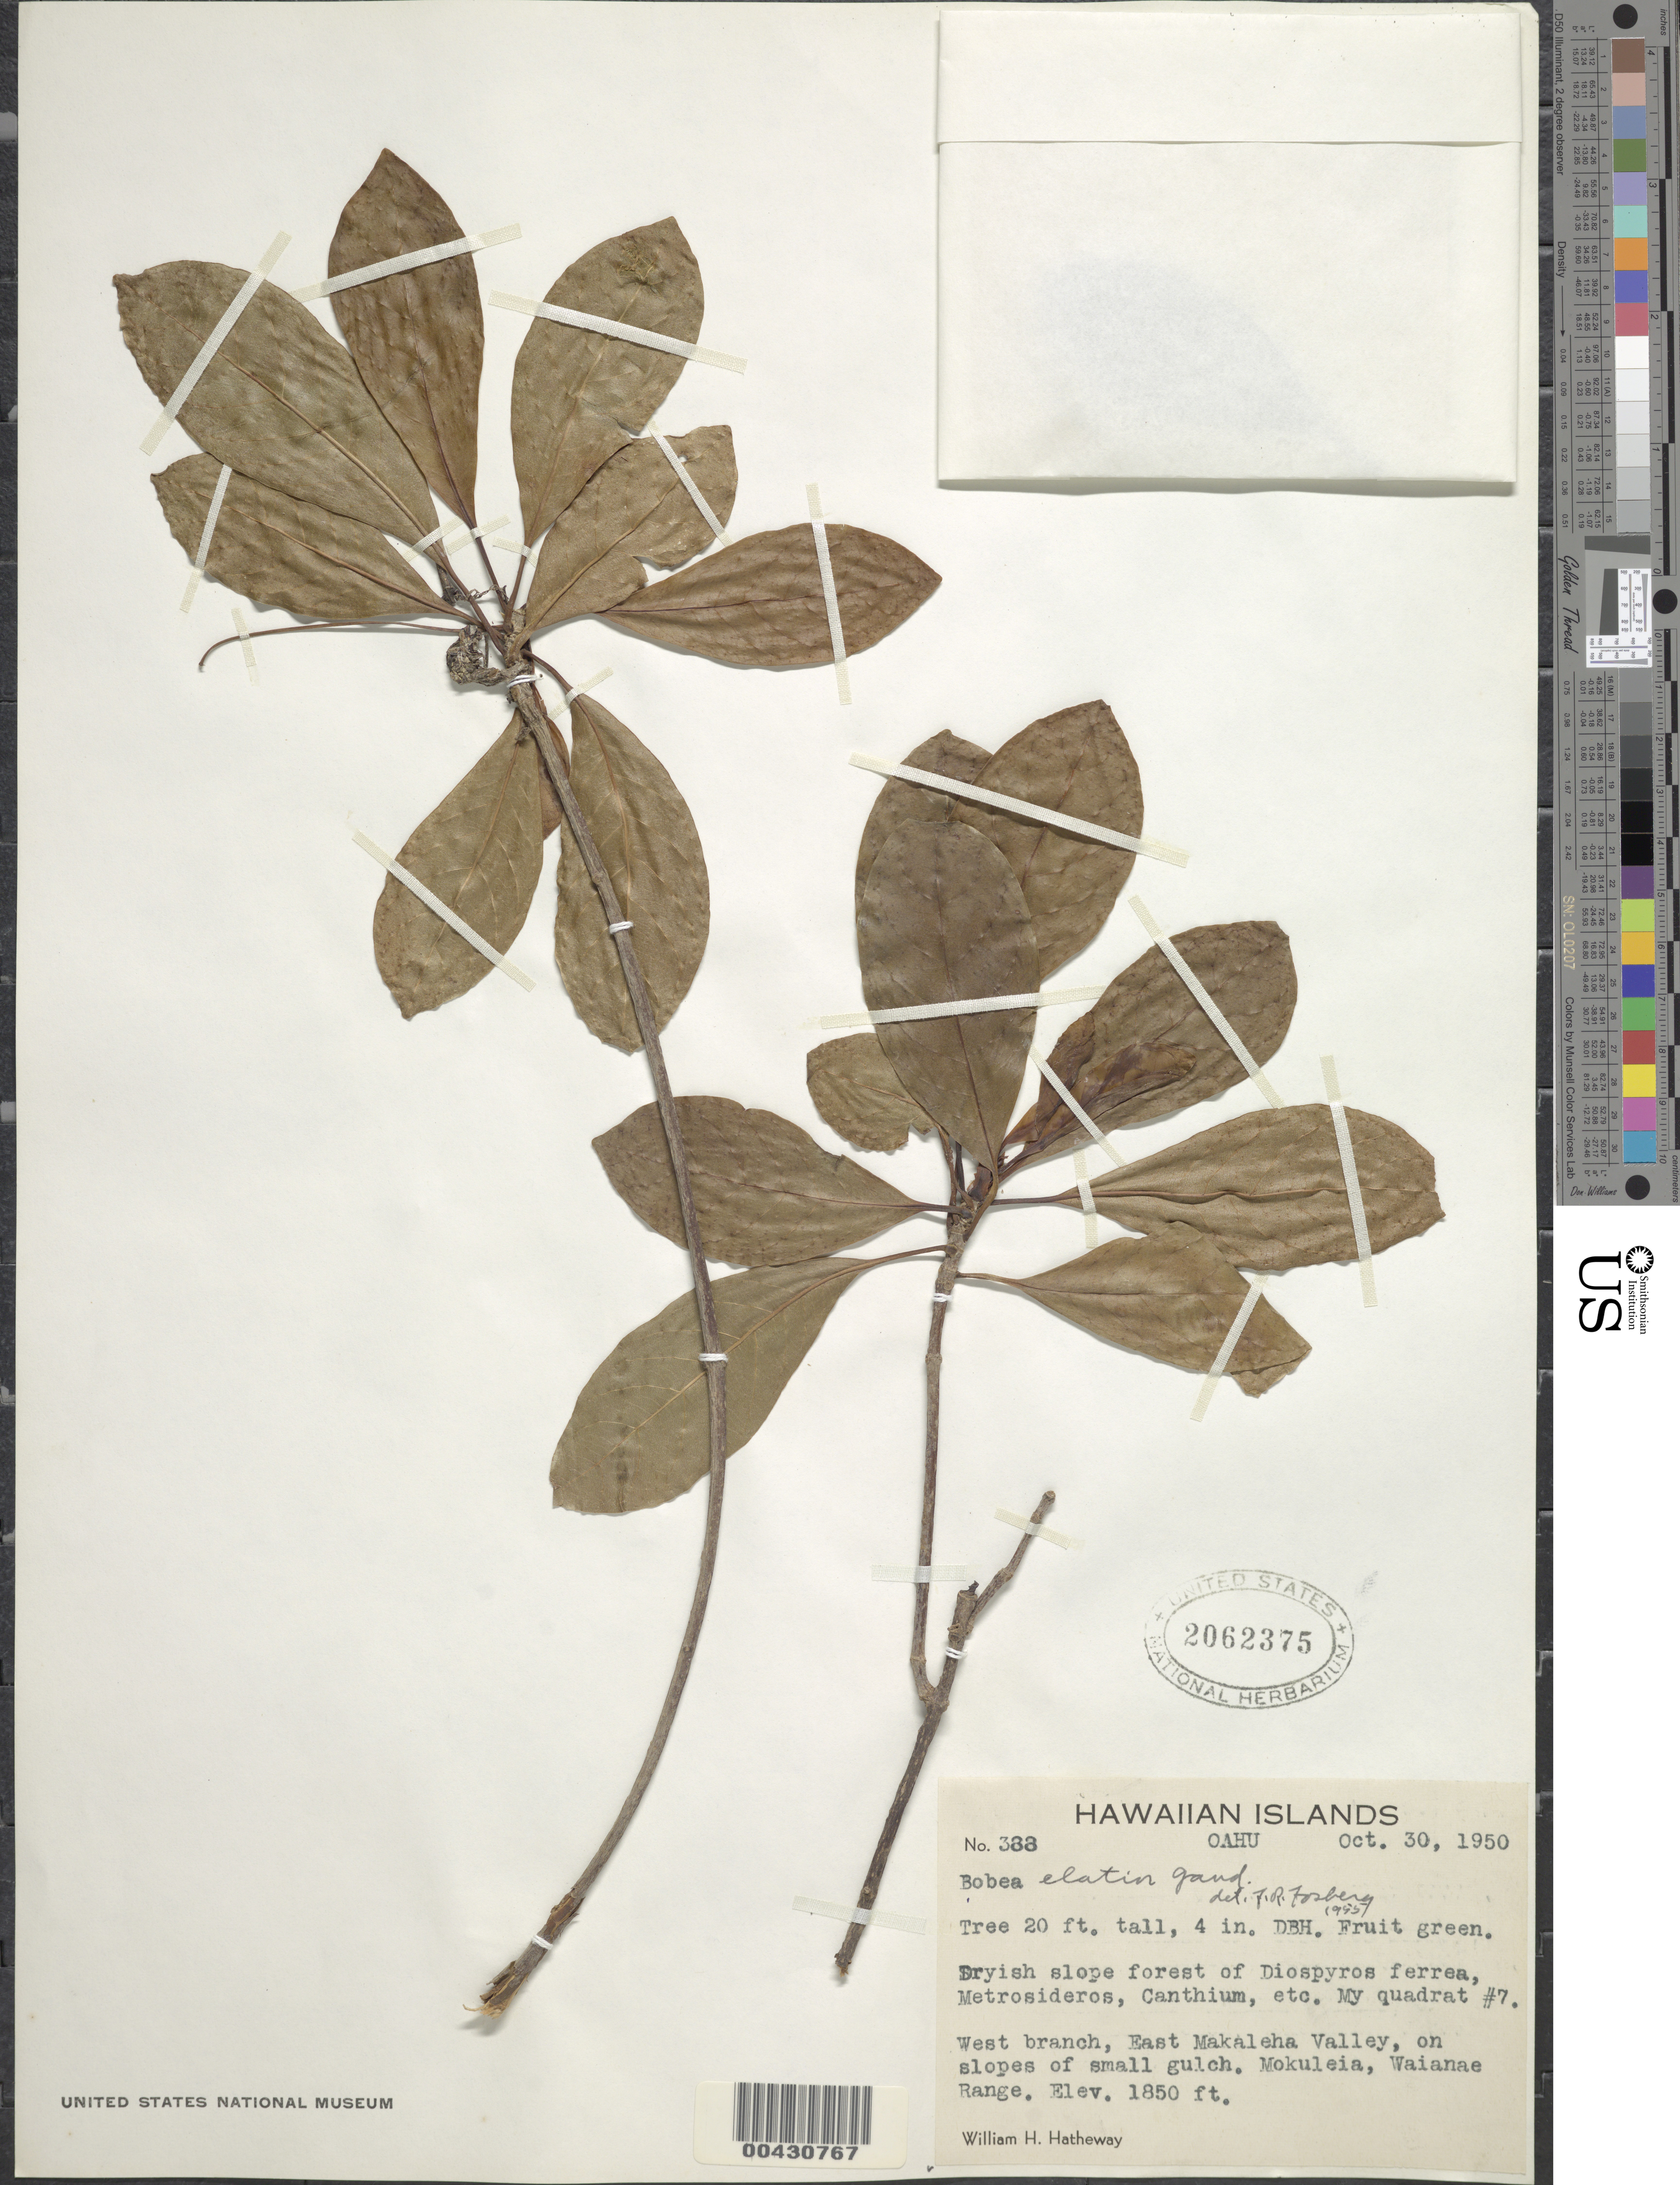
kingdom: Plantae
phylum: Tracheophyta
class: Magnoliopsida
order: Gentianales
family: Rubiaceae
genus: Bobea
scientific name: Bobea elatior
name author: Gaudich.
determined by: Fosberg, F. R.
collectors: W. H. Hatheway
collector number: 388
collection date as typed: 30 Oct 1950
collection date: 1950-10-30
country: United States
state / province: Hawaii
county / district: Honolulu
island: Oahu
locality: W branch, E Makaleha Valley, Mokuleia, Wainanae Range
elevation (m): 564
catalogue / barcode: US 2062375